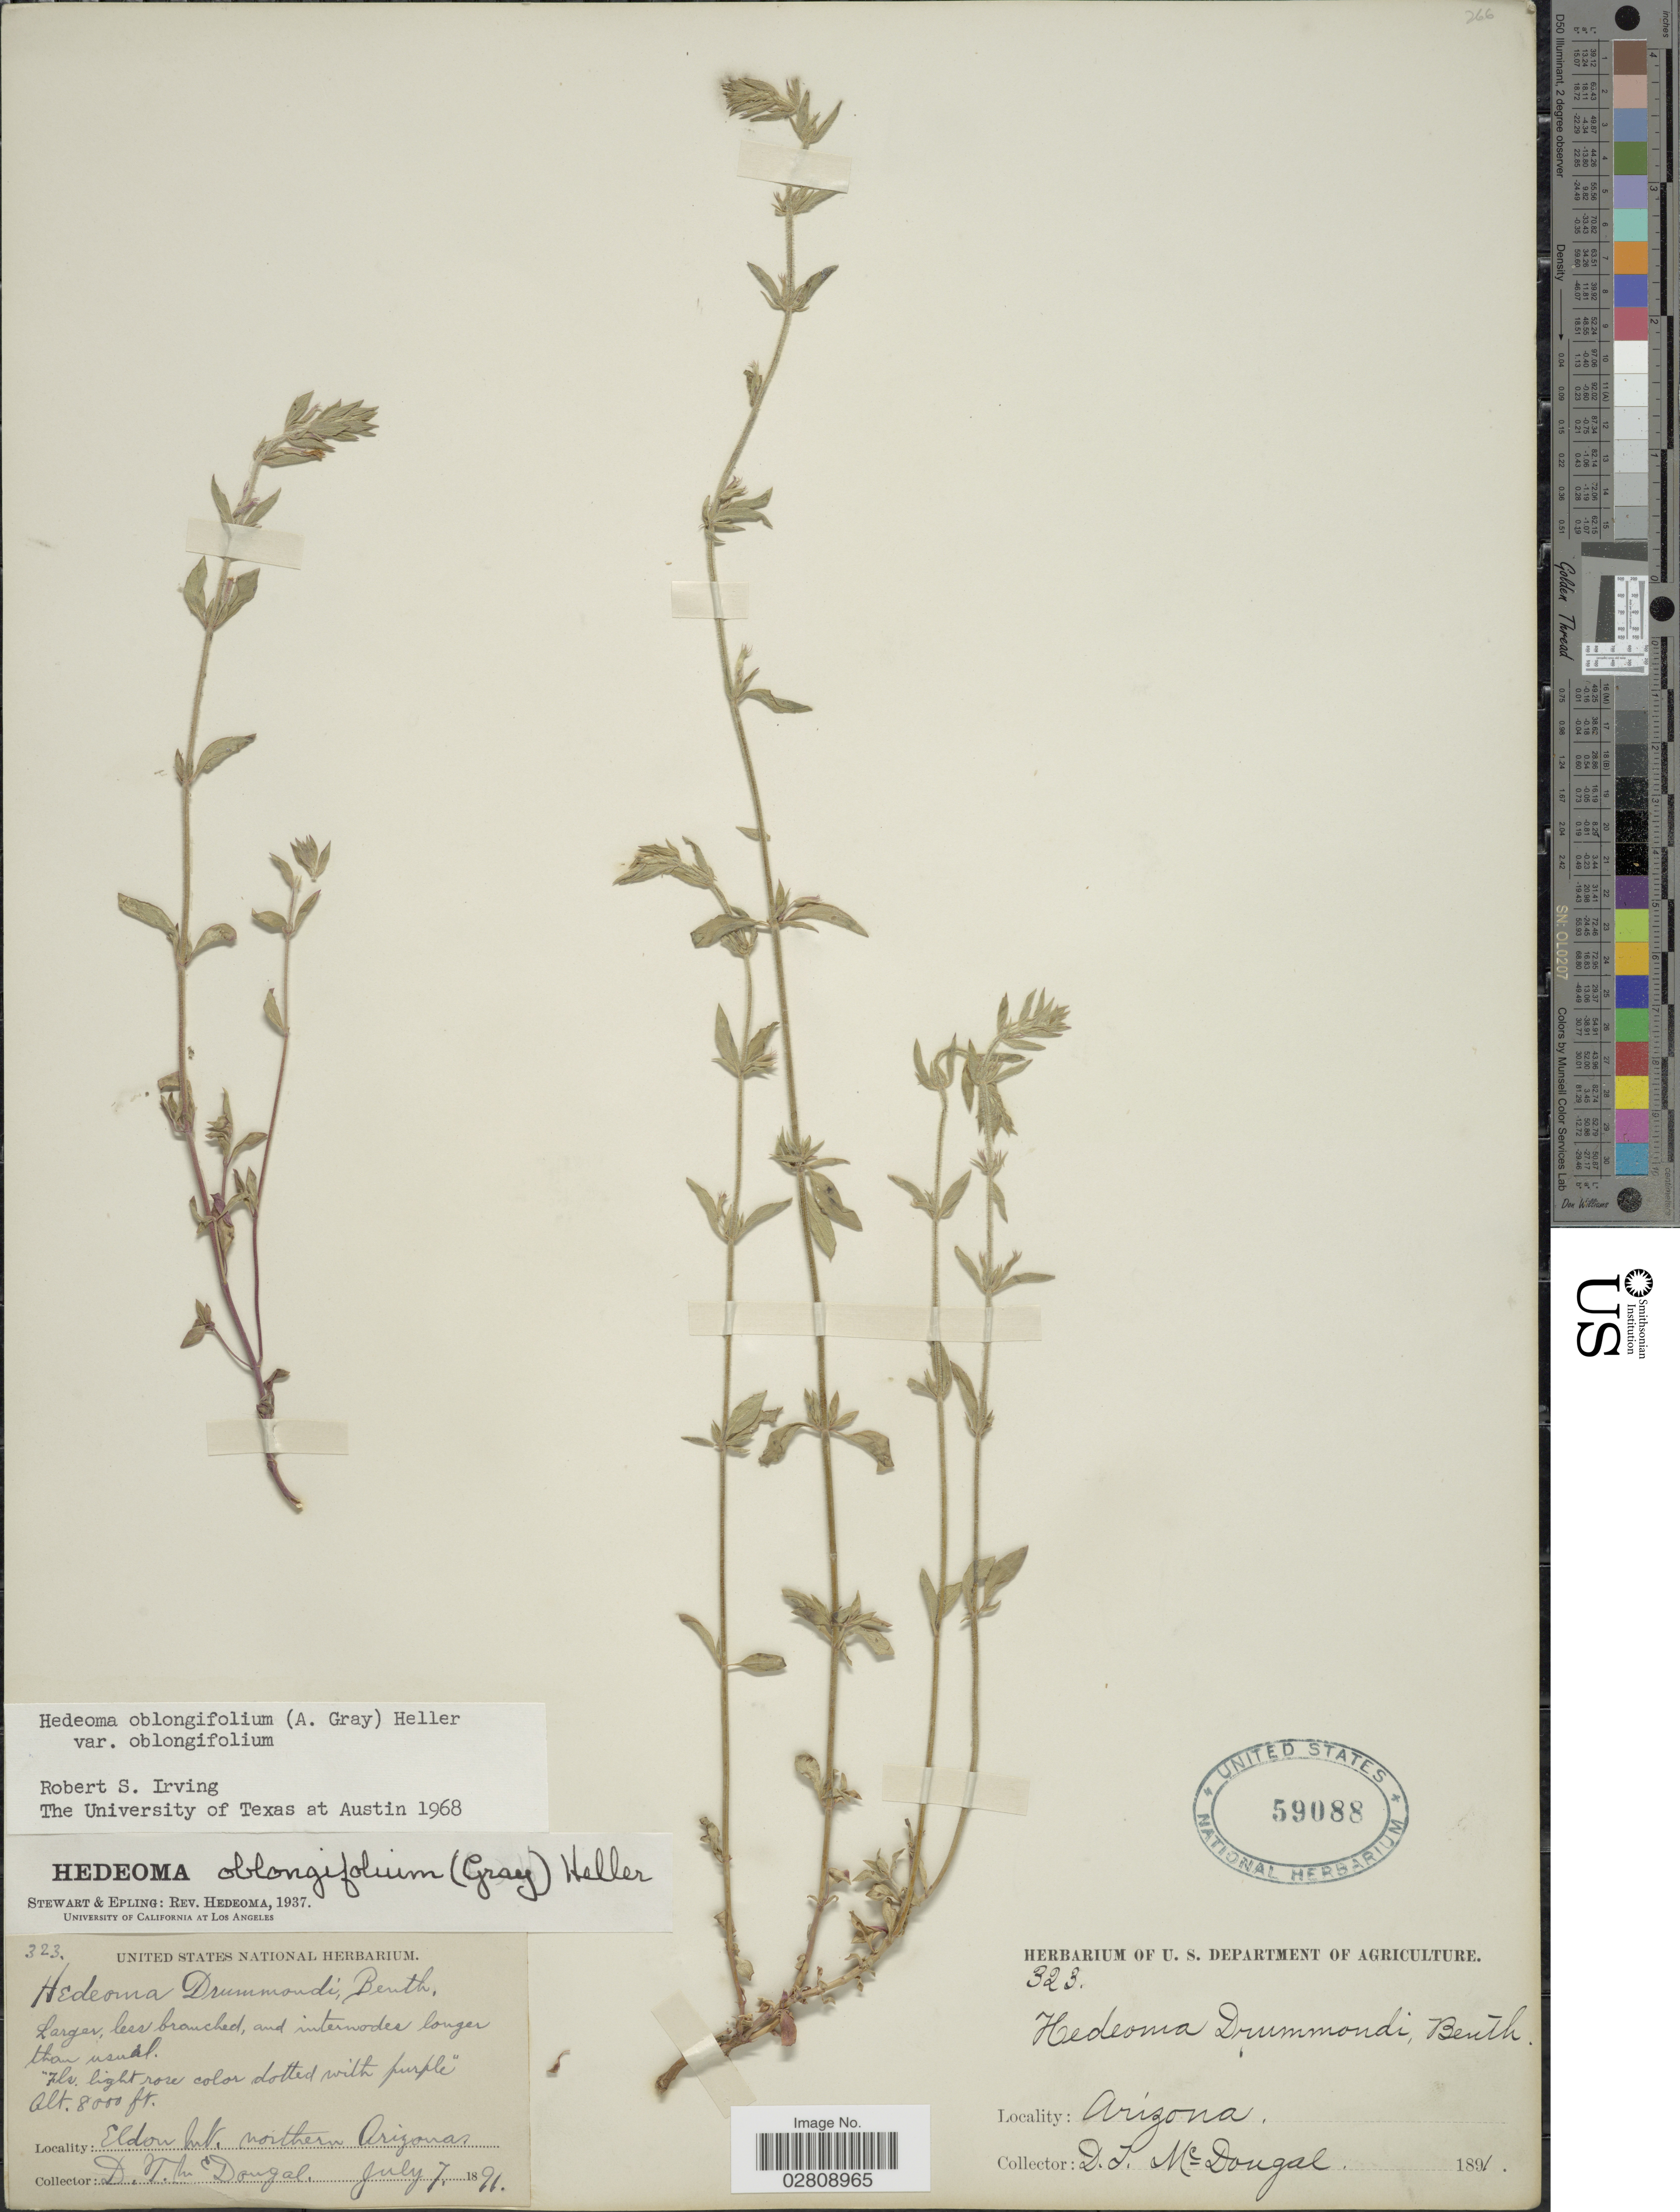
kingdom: Plantae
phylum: Tracheophyta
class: Magnoliopsida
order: Lamiales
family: Lamiaceae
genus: Hedeoma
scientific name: Hedeoma oblongifolia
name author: (A. Gray) A. Heller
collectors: D. McDougal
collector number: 323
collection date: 1891-07-07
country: United States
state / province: Arizona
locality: Eldon Mt. northern Arizona.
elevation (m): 2438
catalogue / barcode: US 59088